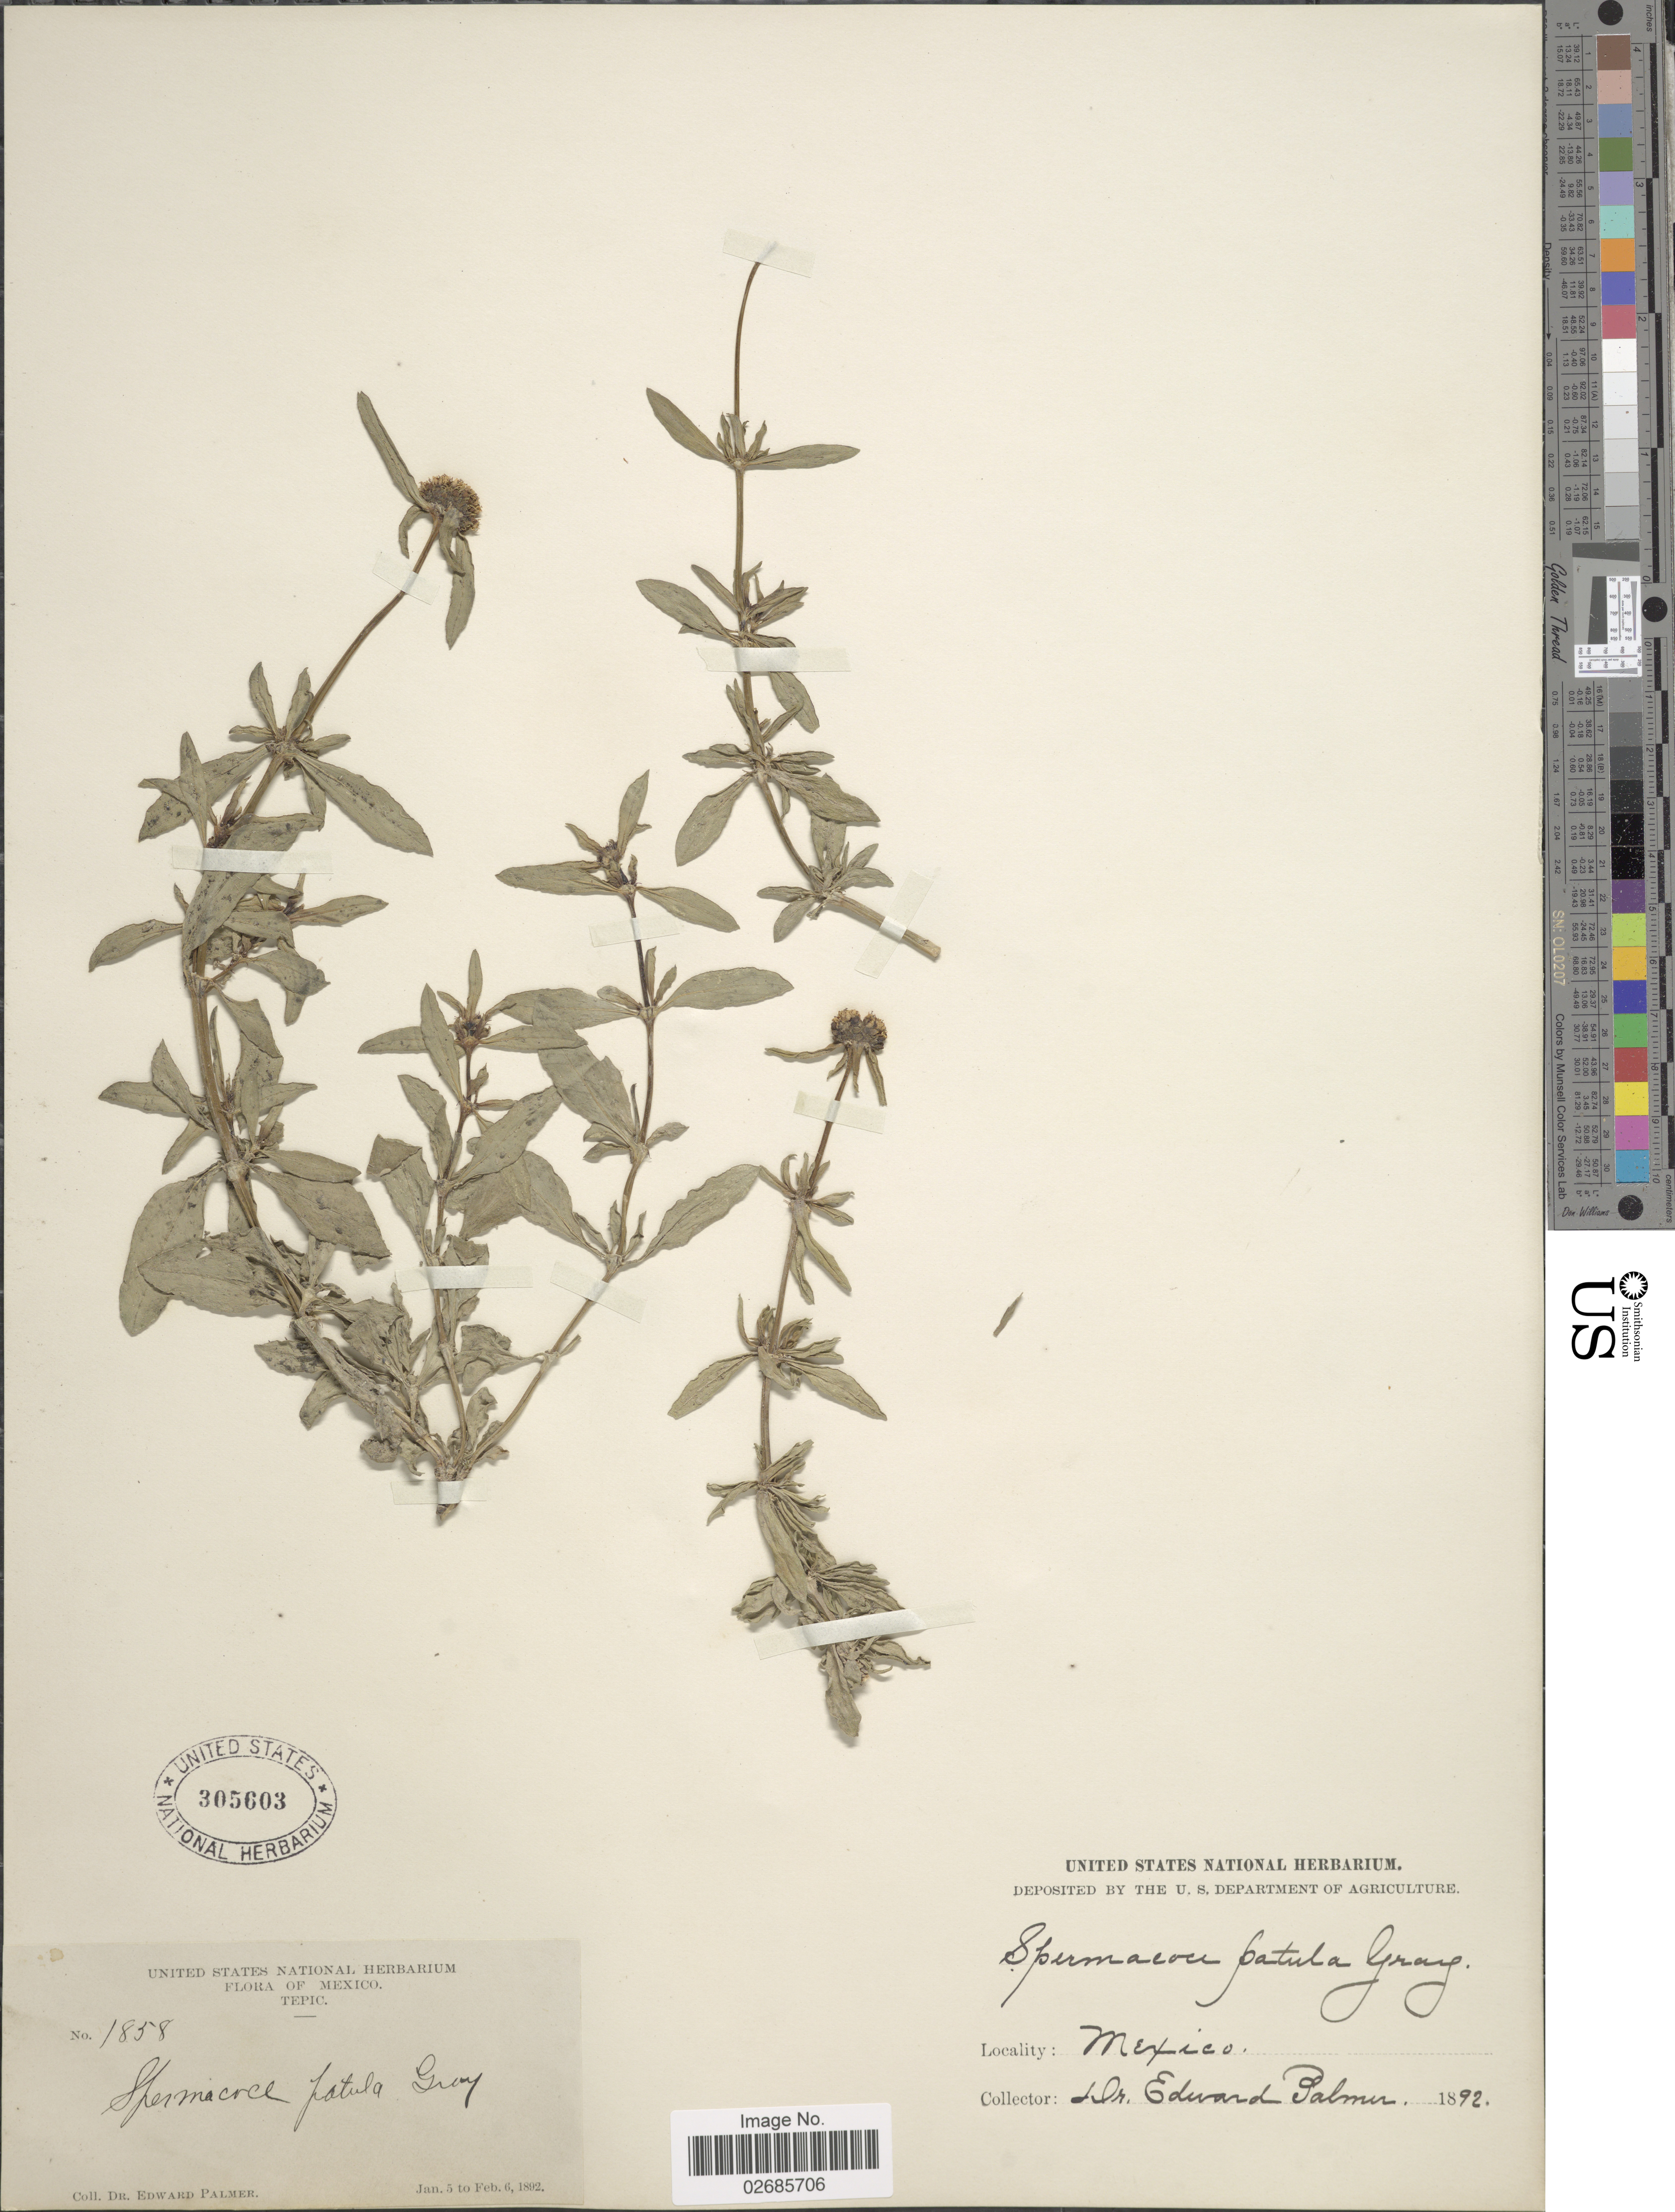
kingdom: Plantae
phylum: Tracheophyta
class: Magnoliopsida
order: Gentianales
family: Rubiaceae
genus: Borreria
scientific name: Borreria patula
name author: M. Martens & Galeotti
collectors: E. Palmer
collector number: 1858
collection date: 1892-01-05/1892-02-06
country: Mexico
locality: Tepic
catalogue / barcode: US 305603